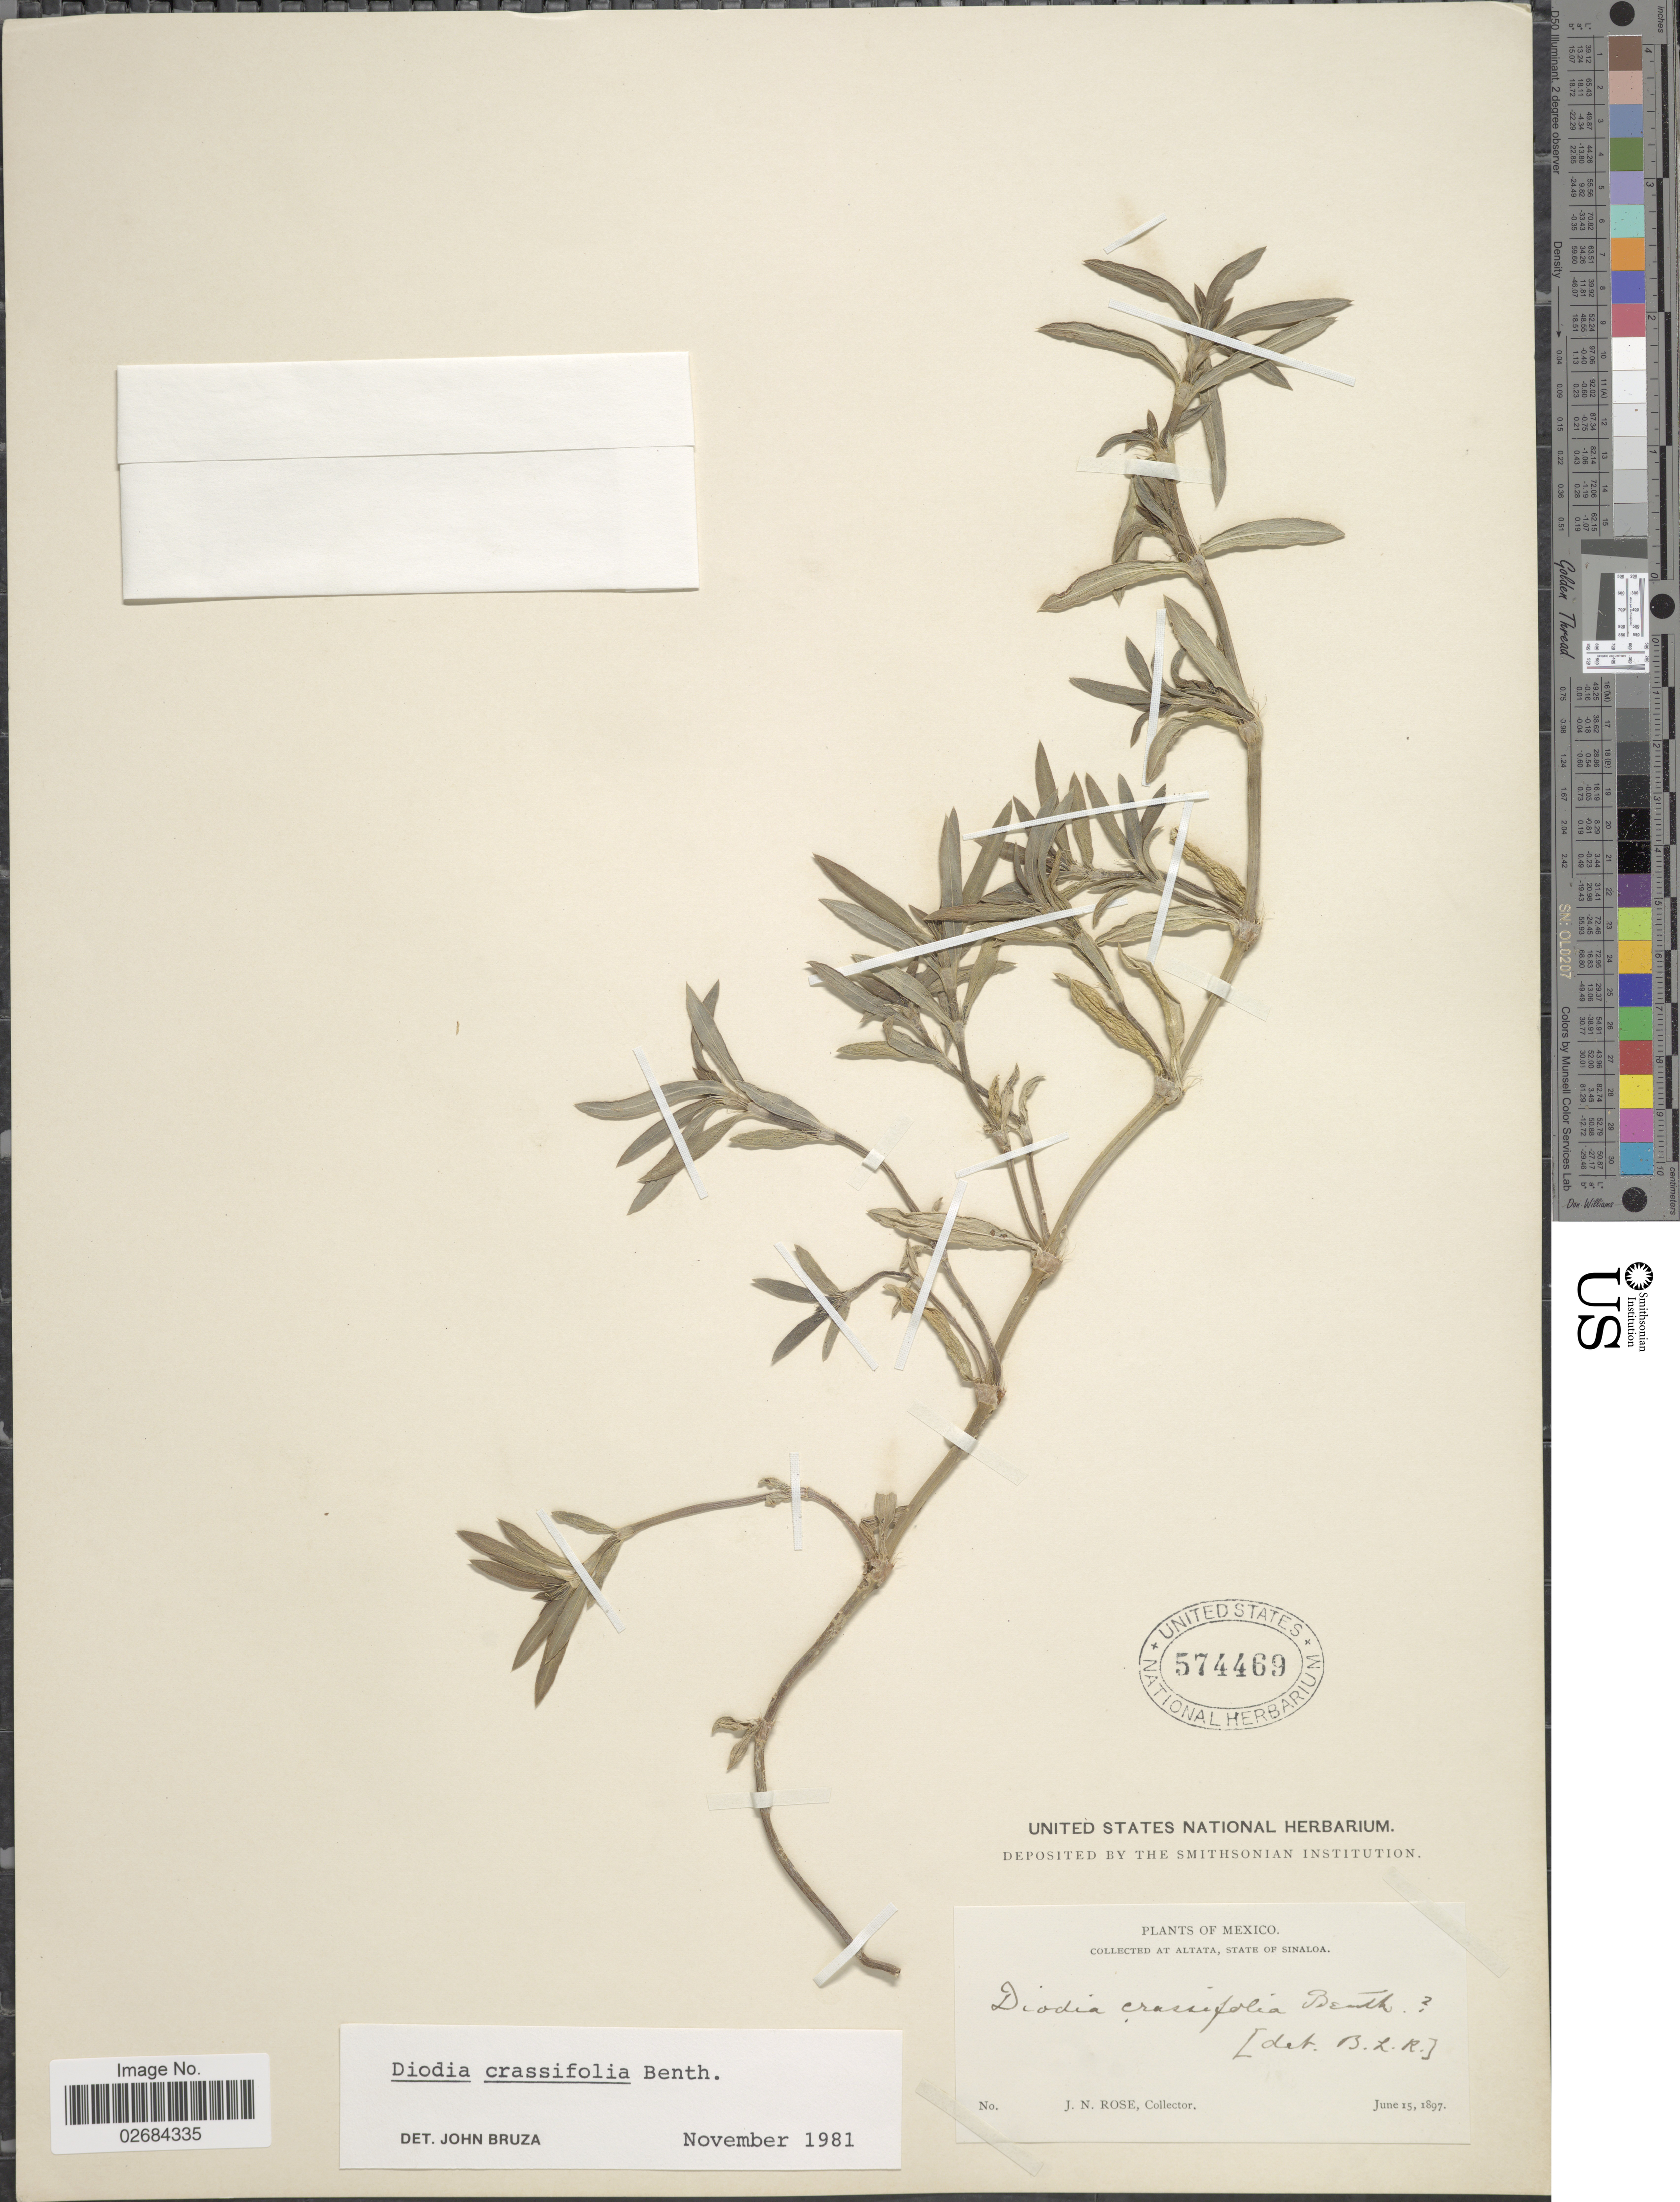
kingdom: Plantae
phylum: Tracheophyta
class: Magnoliopsida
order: Gentianales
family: Rubiaceae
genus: Diodia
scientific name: Diodia crassifolia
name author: Benth.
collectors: J. N. Rose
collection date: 1897-06-15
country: Mexico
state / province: Sinaloa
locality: Altata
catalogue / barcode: US 574469